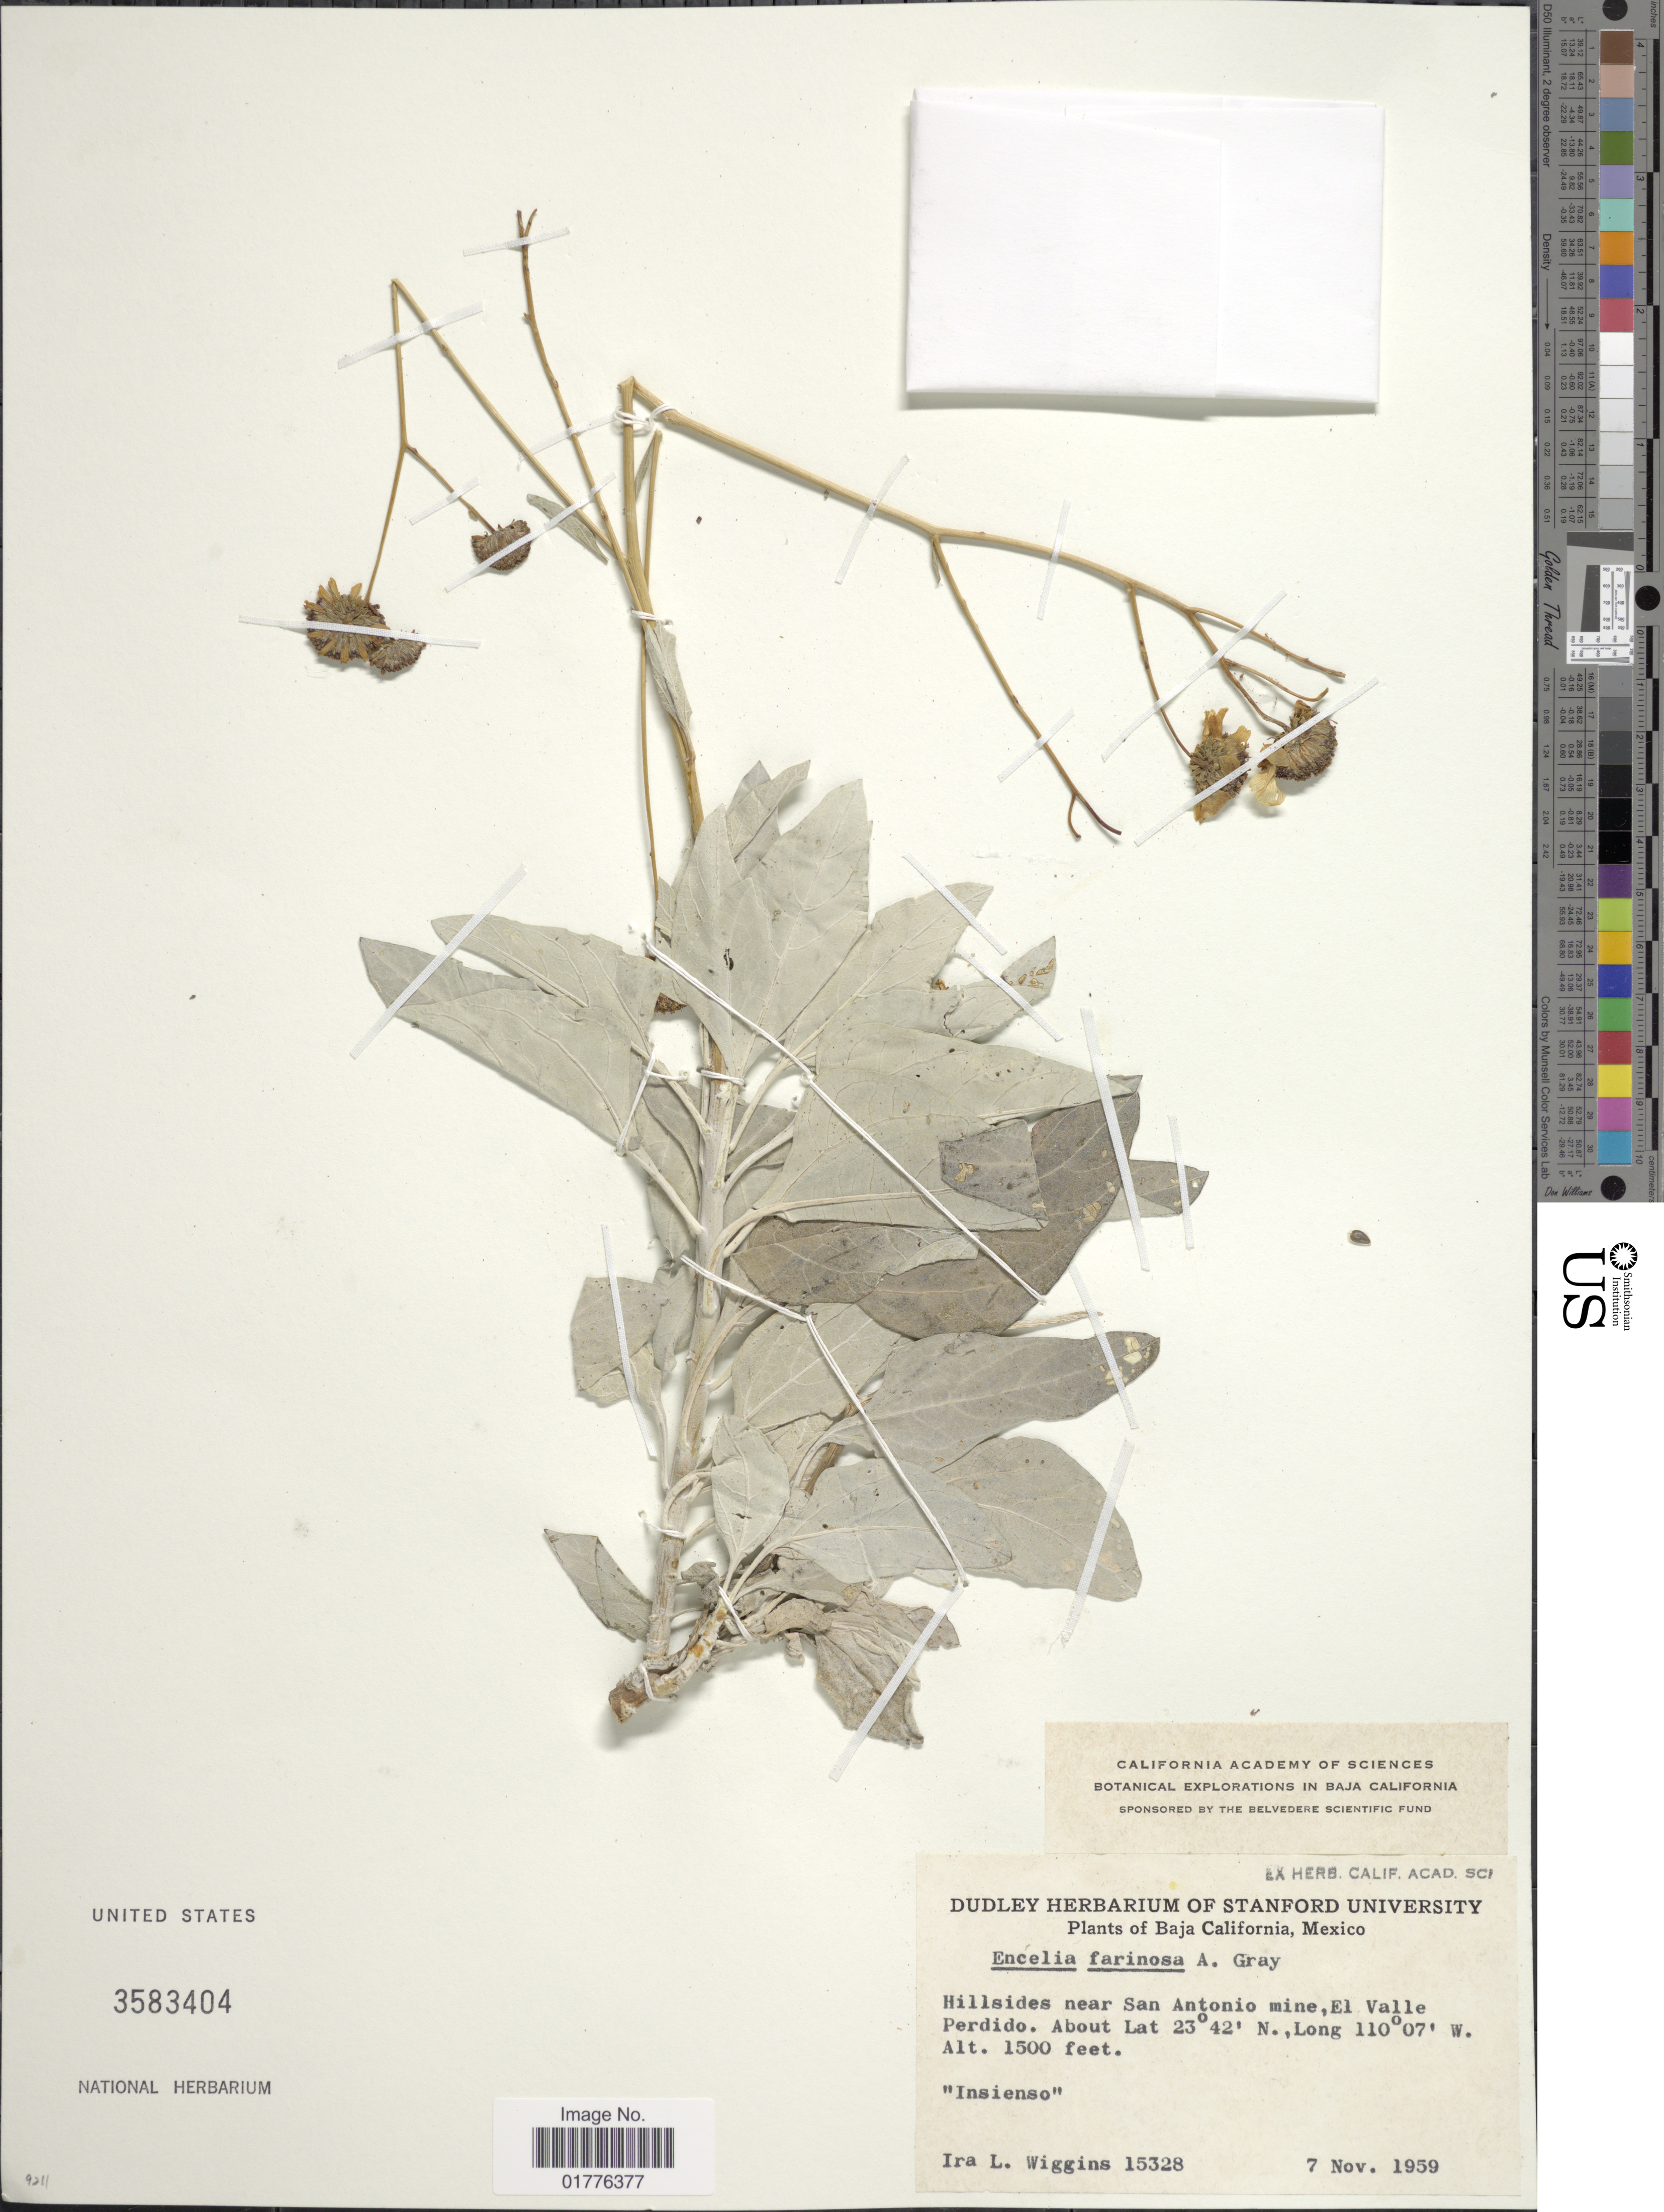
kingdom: Plantae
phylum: Tracheophyta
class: Magnoliopsida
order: Asterales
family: Asteraceae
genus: Encelia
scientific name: Encelia farinosa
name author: A. Gray ex Torr. in Emory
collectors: I. L. Wiggins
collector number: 15328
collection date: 1959-11-07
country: Mexico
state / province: Baja California Sur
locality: Hillsides near San Antonio mine, El Valle Perdido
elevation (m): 457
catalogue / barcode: US 3583404